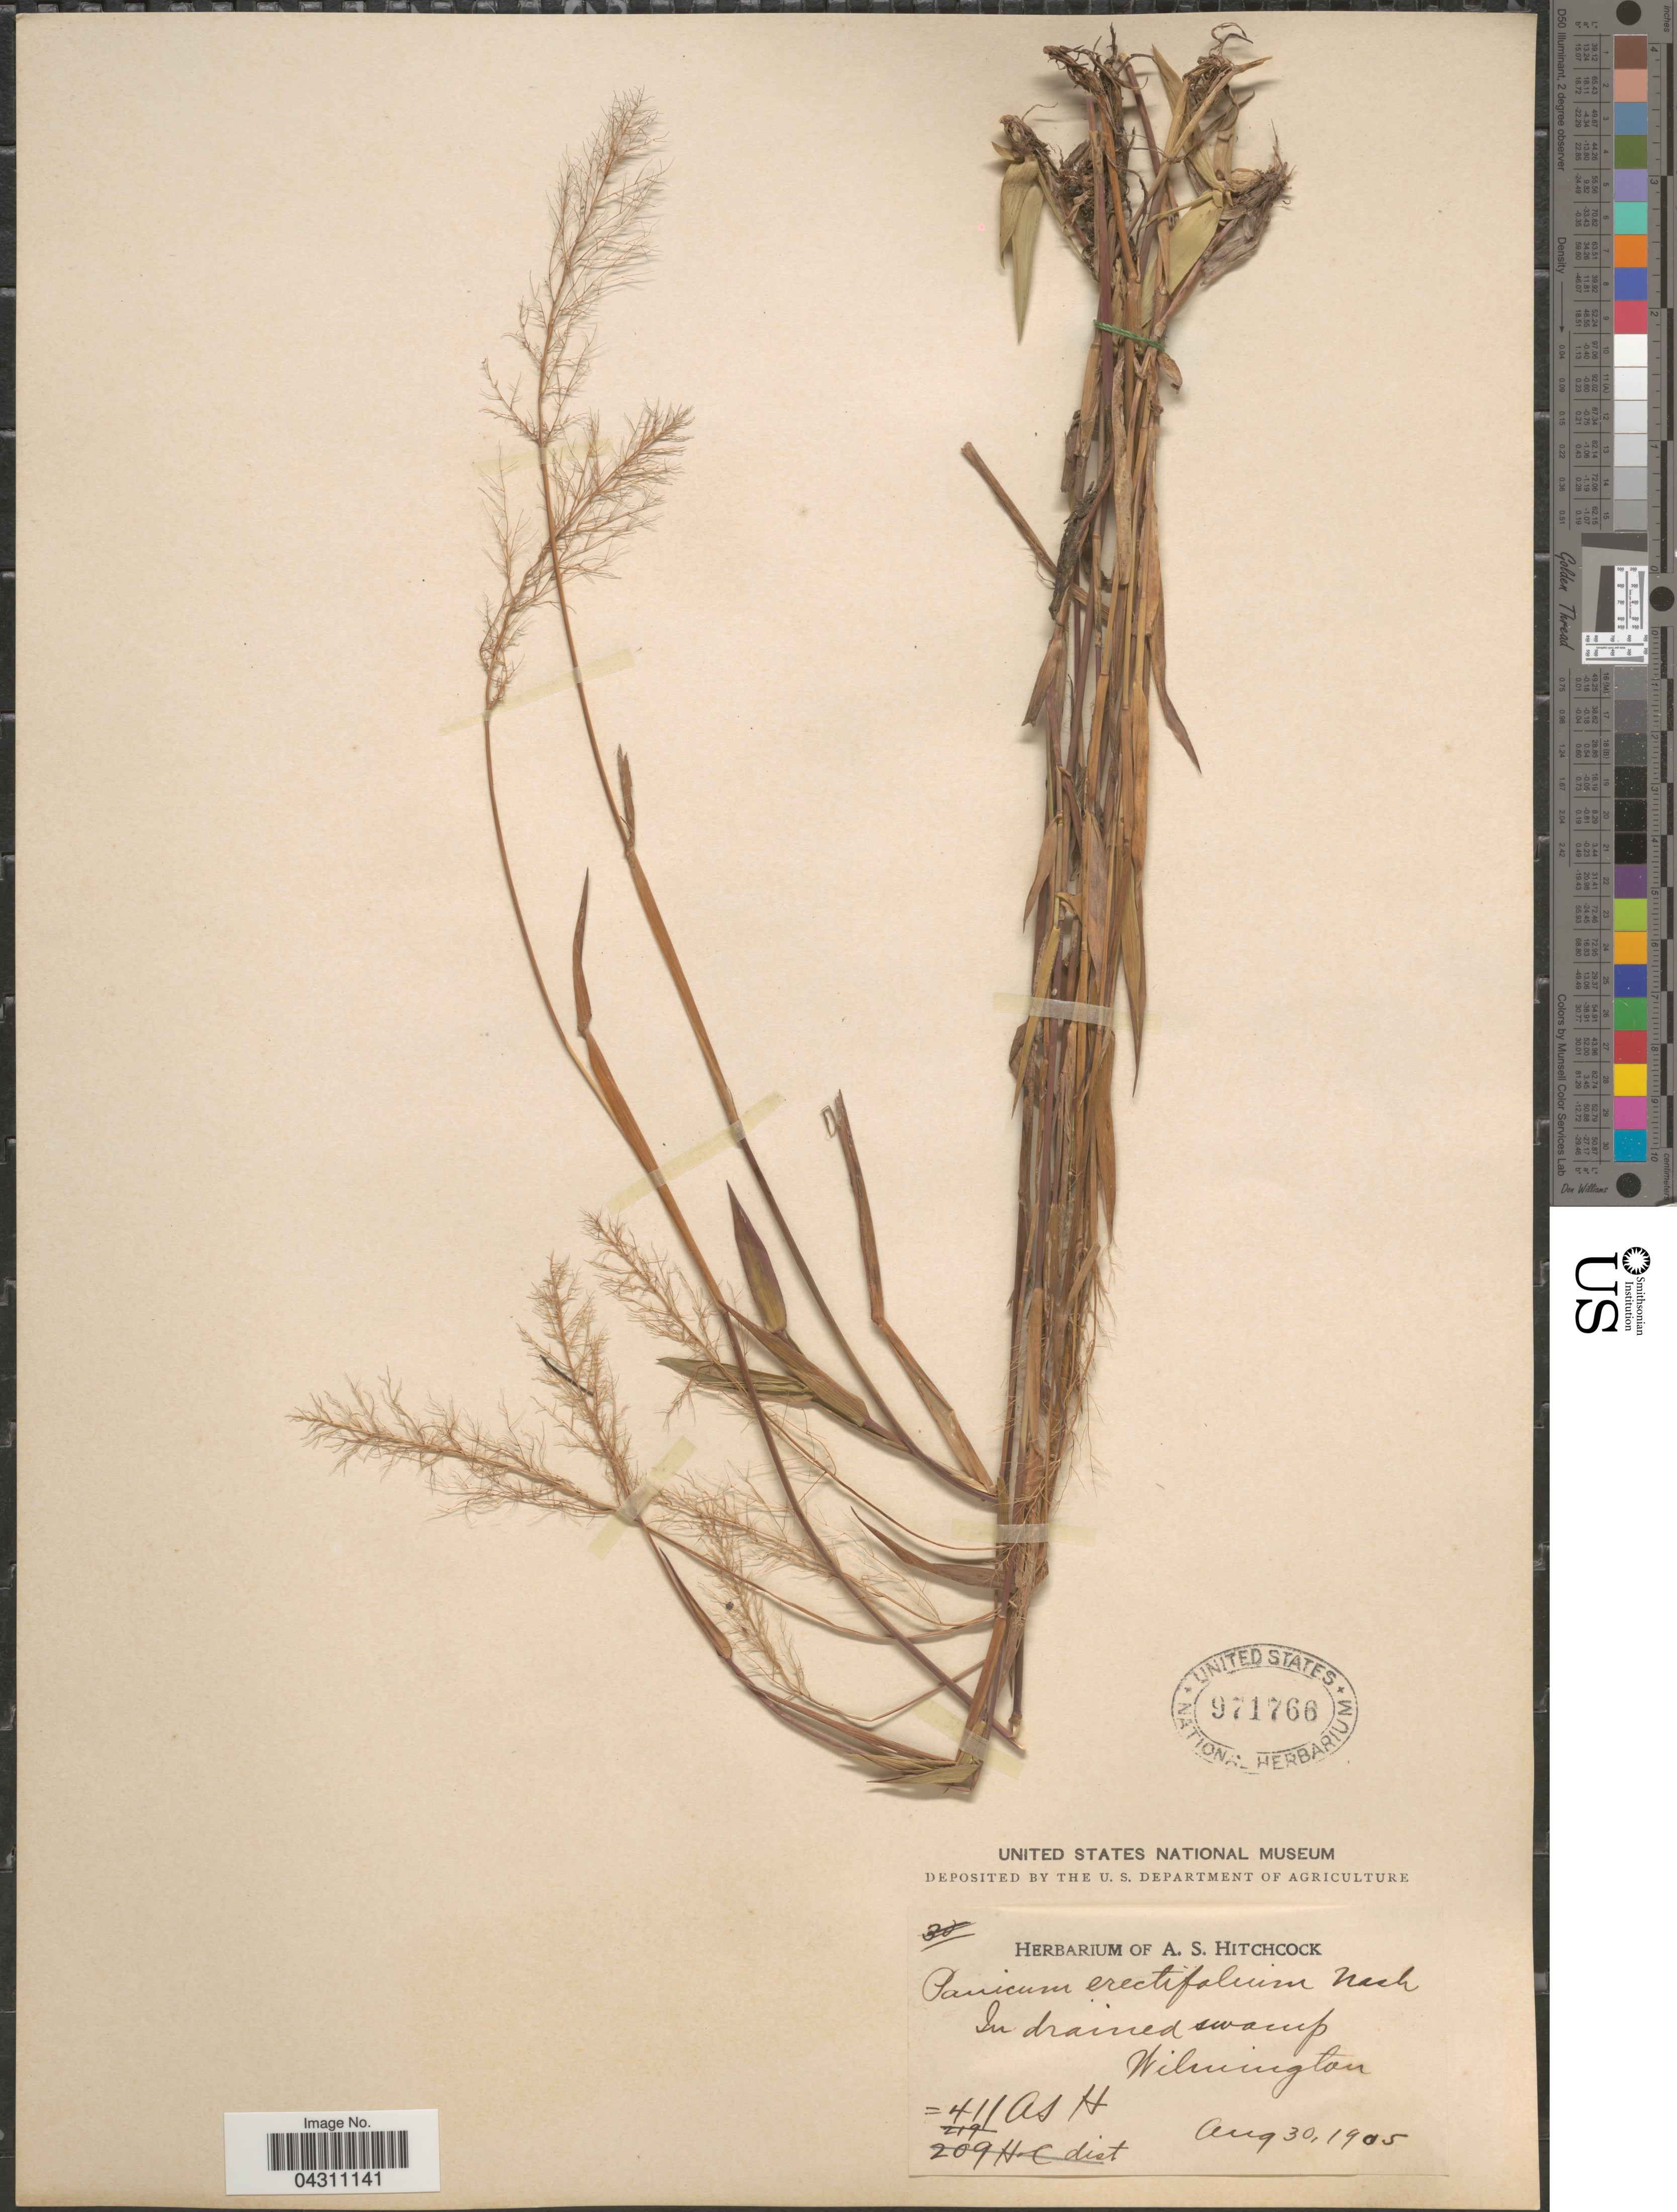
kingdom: Plantae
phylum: Tracheophyta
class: Liliopsida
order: Poales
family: Poaceae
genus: Dichanthelium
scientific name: Dichanthelium sphaerocarpon var. floridanum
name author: (Vasey) Davidse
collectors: A. S. Hitchcock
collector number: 411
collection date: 1905-08-30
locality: In drained swamp. Wilmington.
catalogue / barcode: US 971766